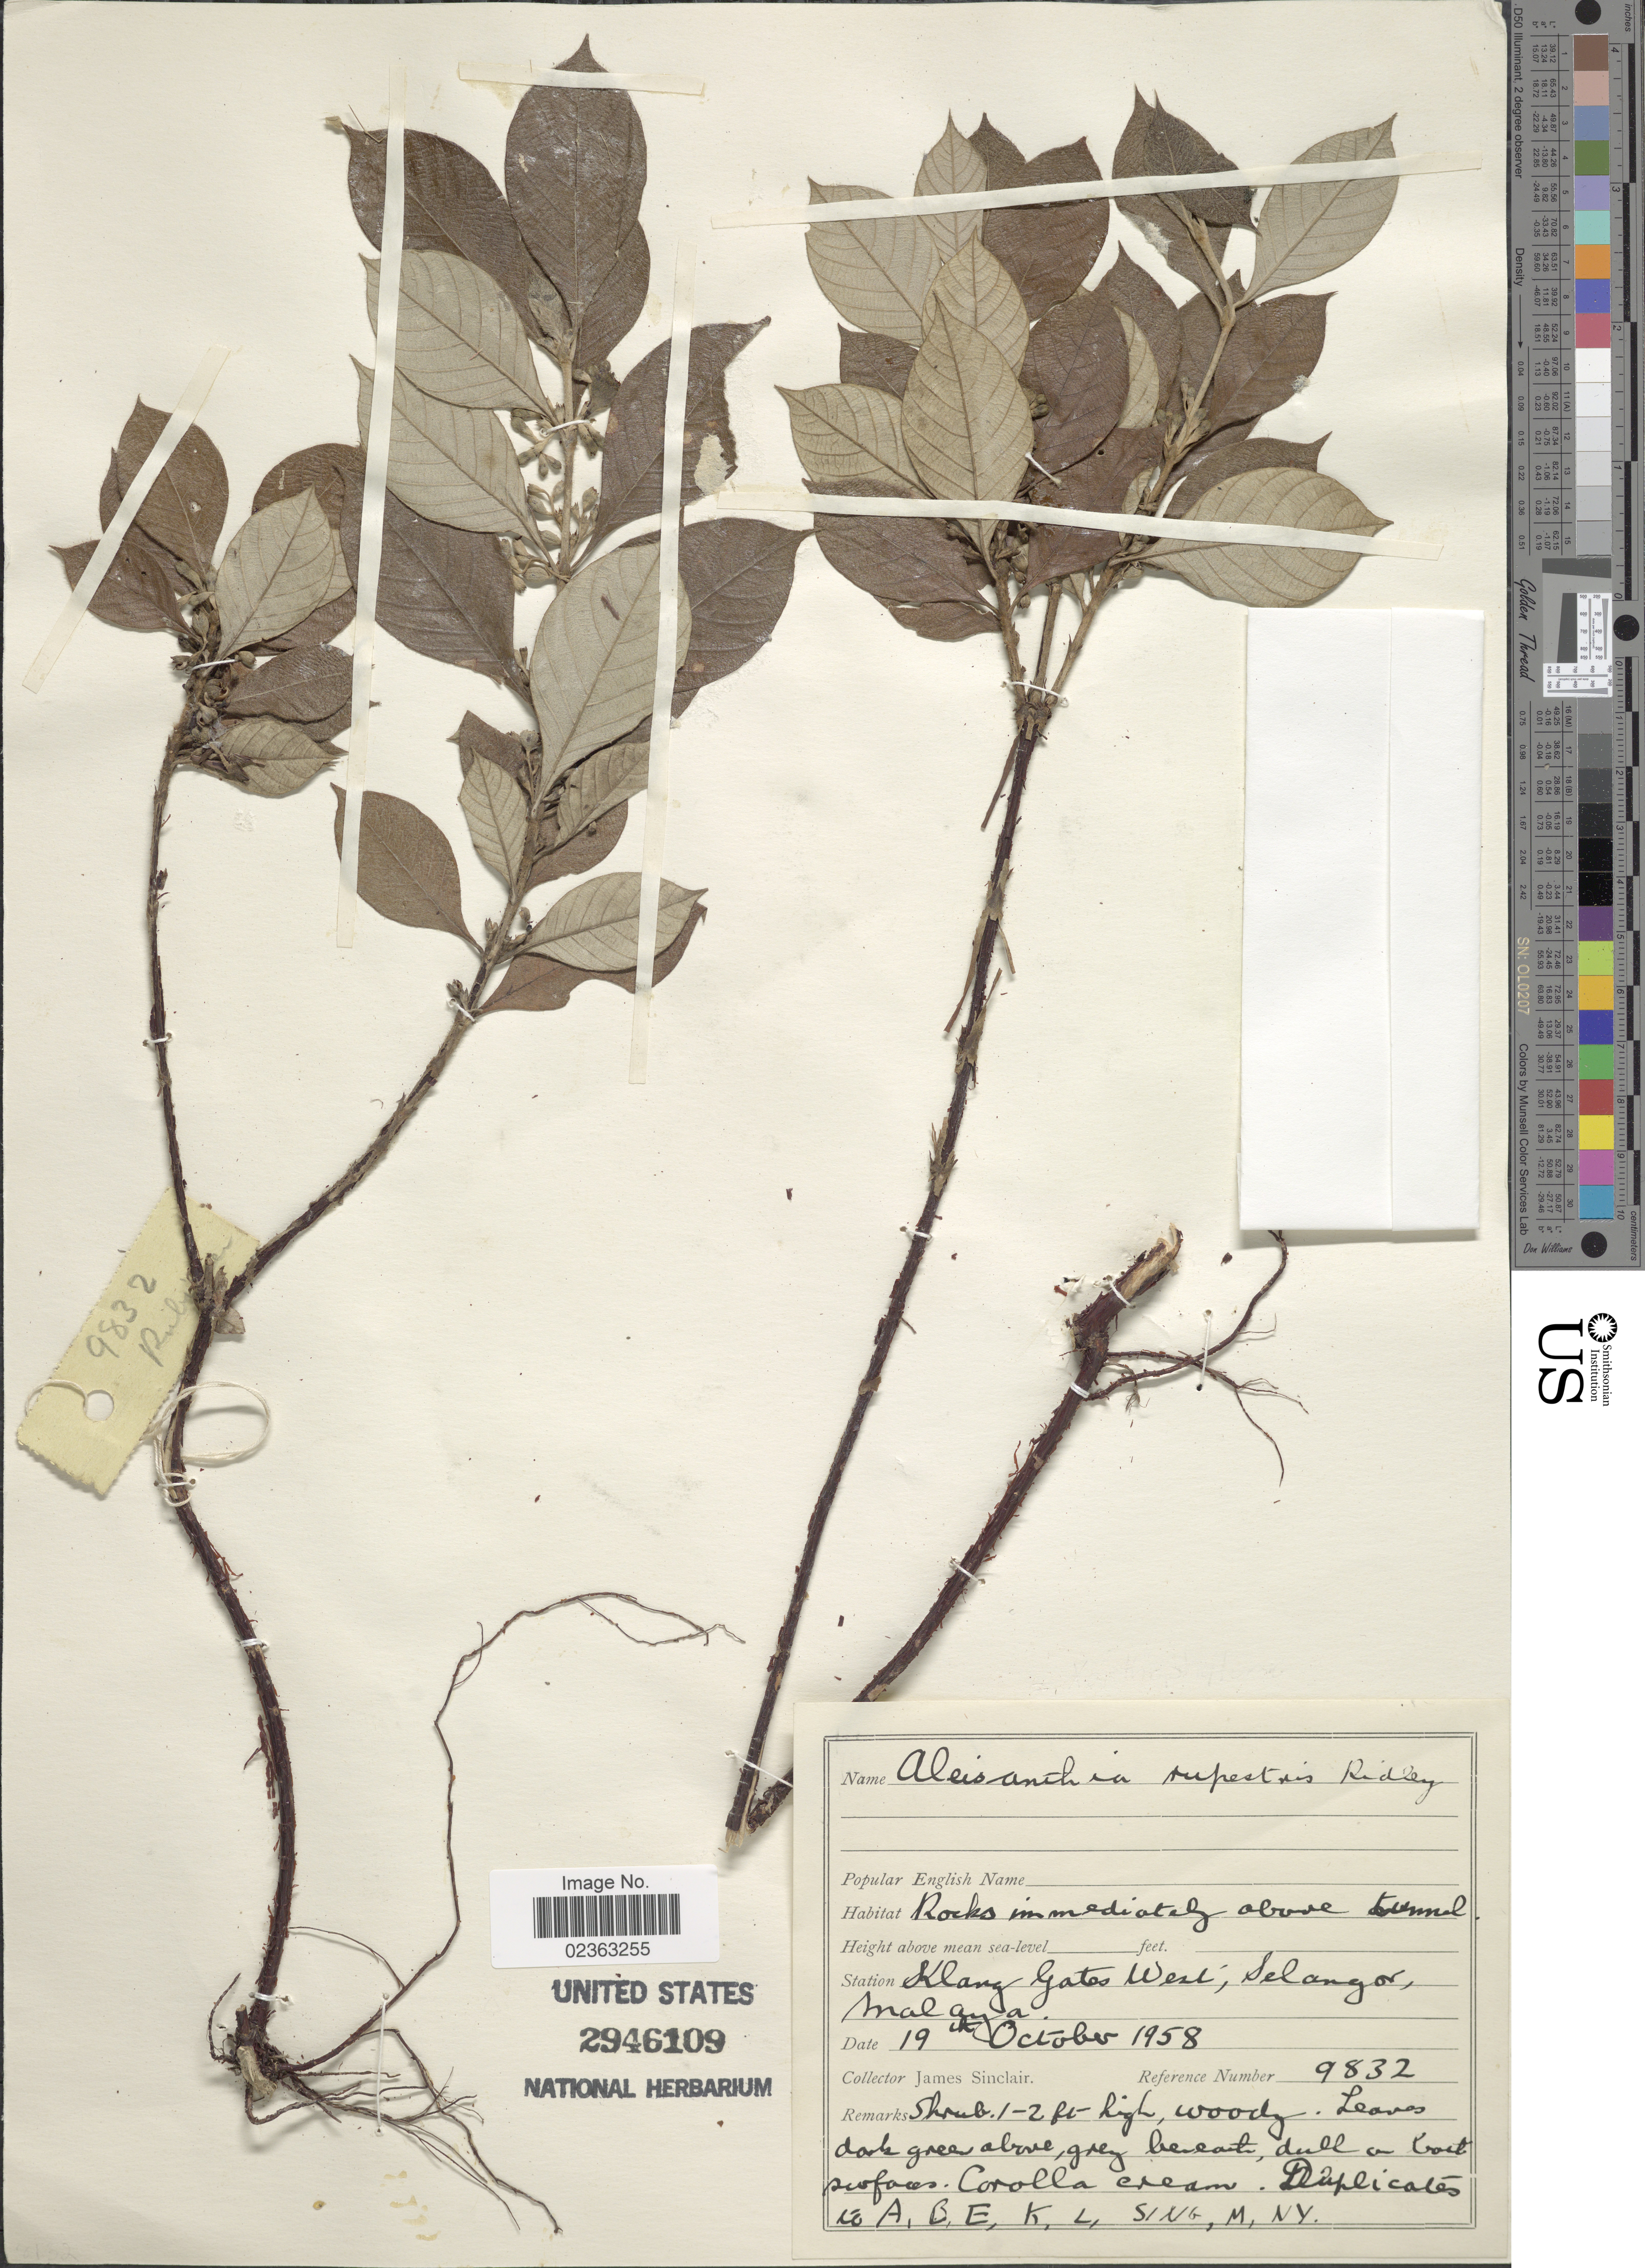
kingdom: Plantae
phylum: Tracheophyta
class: Magnoliopsida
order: Gentianales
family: Rubiaceae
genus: Aleisanthia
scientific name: Aleisanthia sp.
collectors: J. Sinclair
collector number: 9823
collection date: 1958-10-19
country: Malaysia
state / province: Selangor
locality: Klang Gates West, Malaya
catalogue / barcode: US 2946109